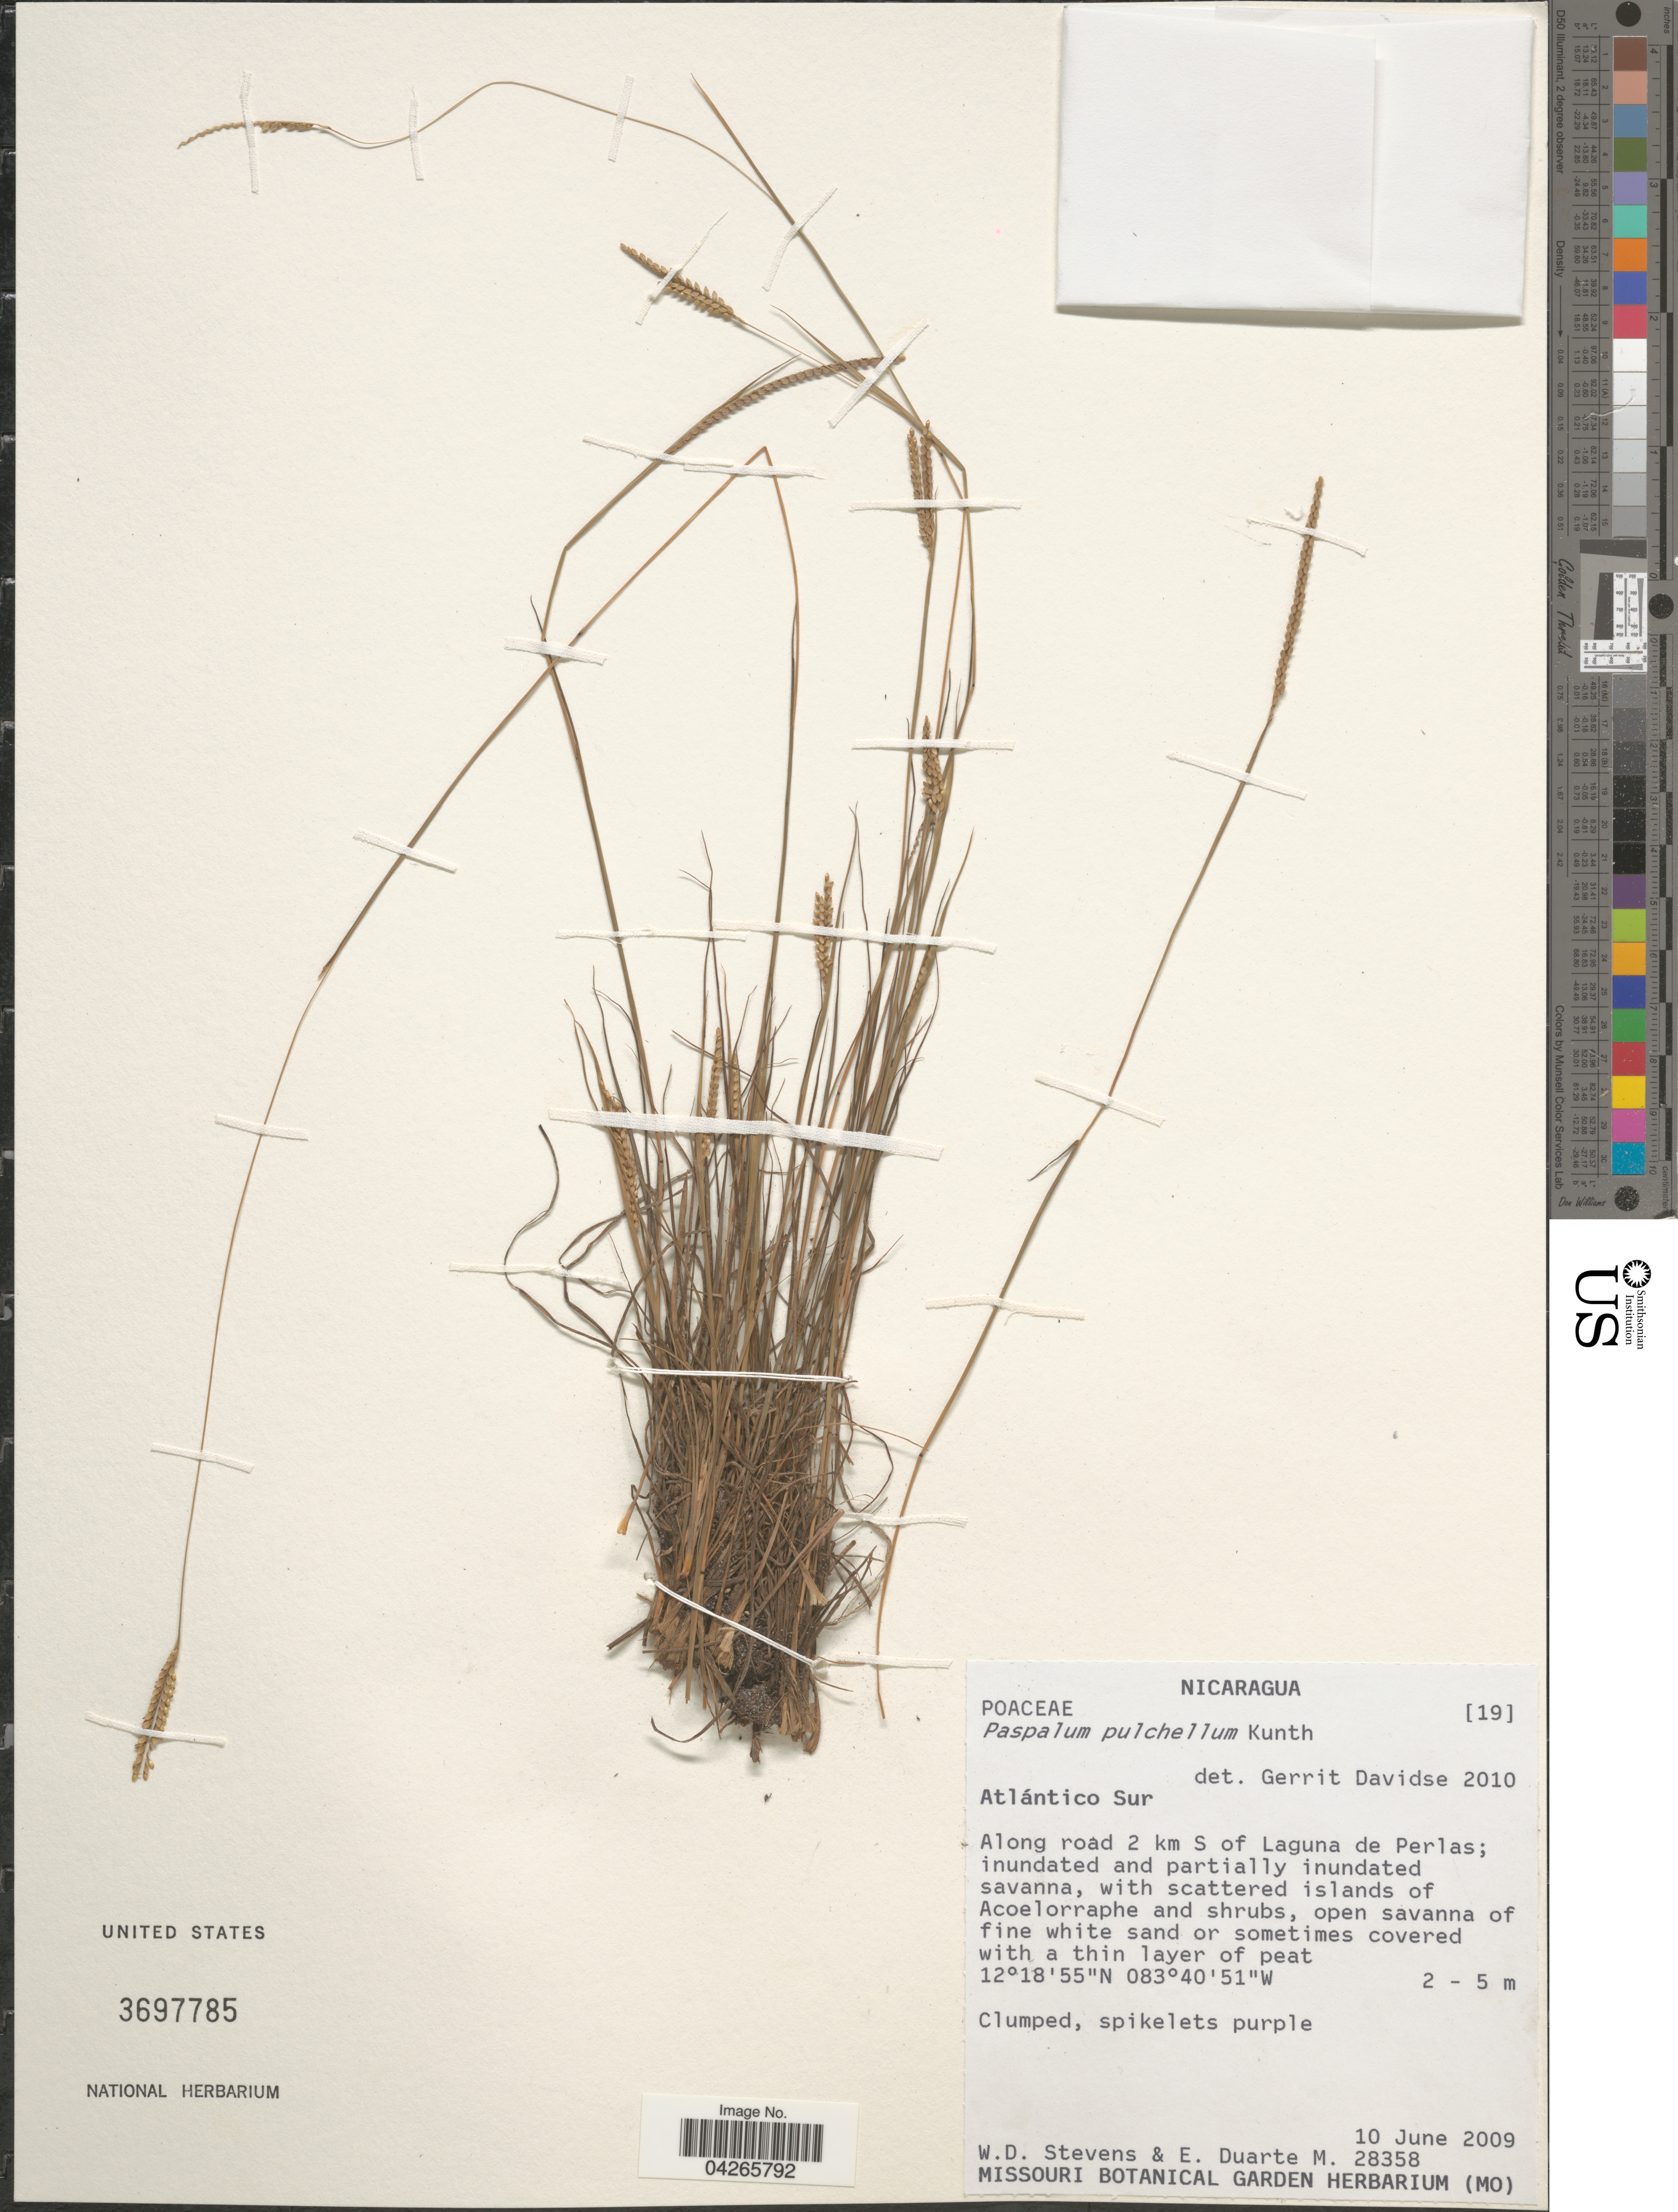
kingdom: Plantae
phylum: Tracheophyta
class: Liliopsida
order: Poales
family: Poaceae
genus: Paspalum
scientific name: Paspalum pulchellum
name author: Kunth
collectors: W. D. Stevens & E. Duarte M.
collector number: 28358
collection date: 2009-06-10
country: Nicaragua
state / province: Atlantico Sur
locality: Along road 2 km S of Laguna de Perlas.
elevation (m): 2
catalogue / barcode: US 3697785